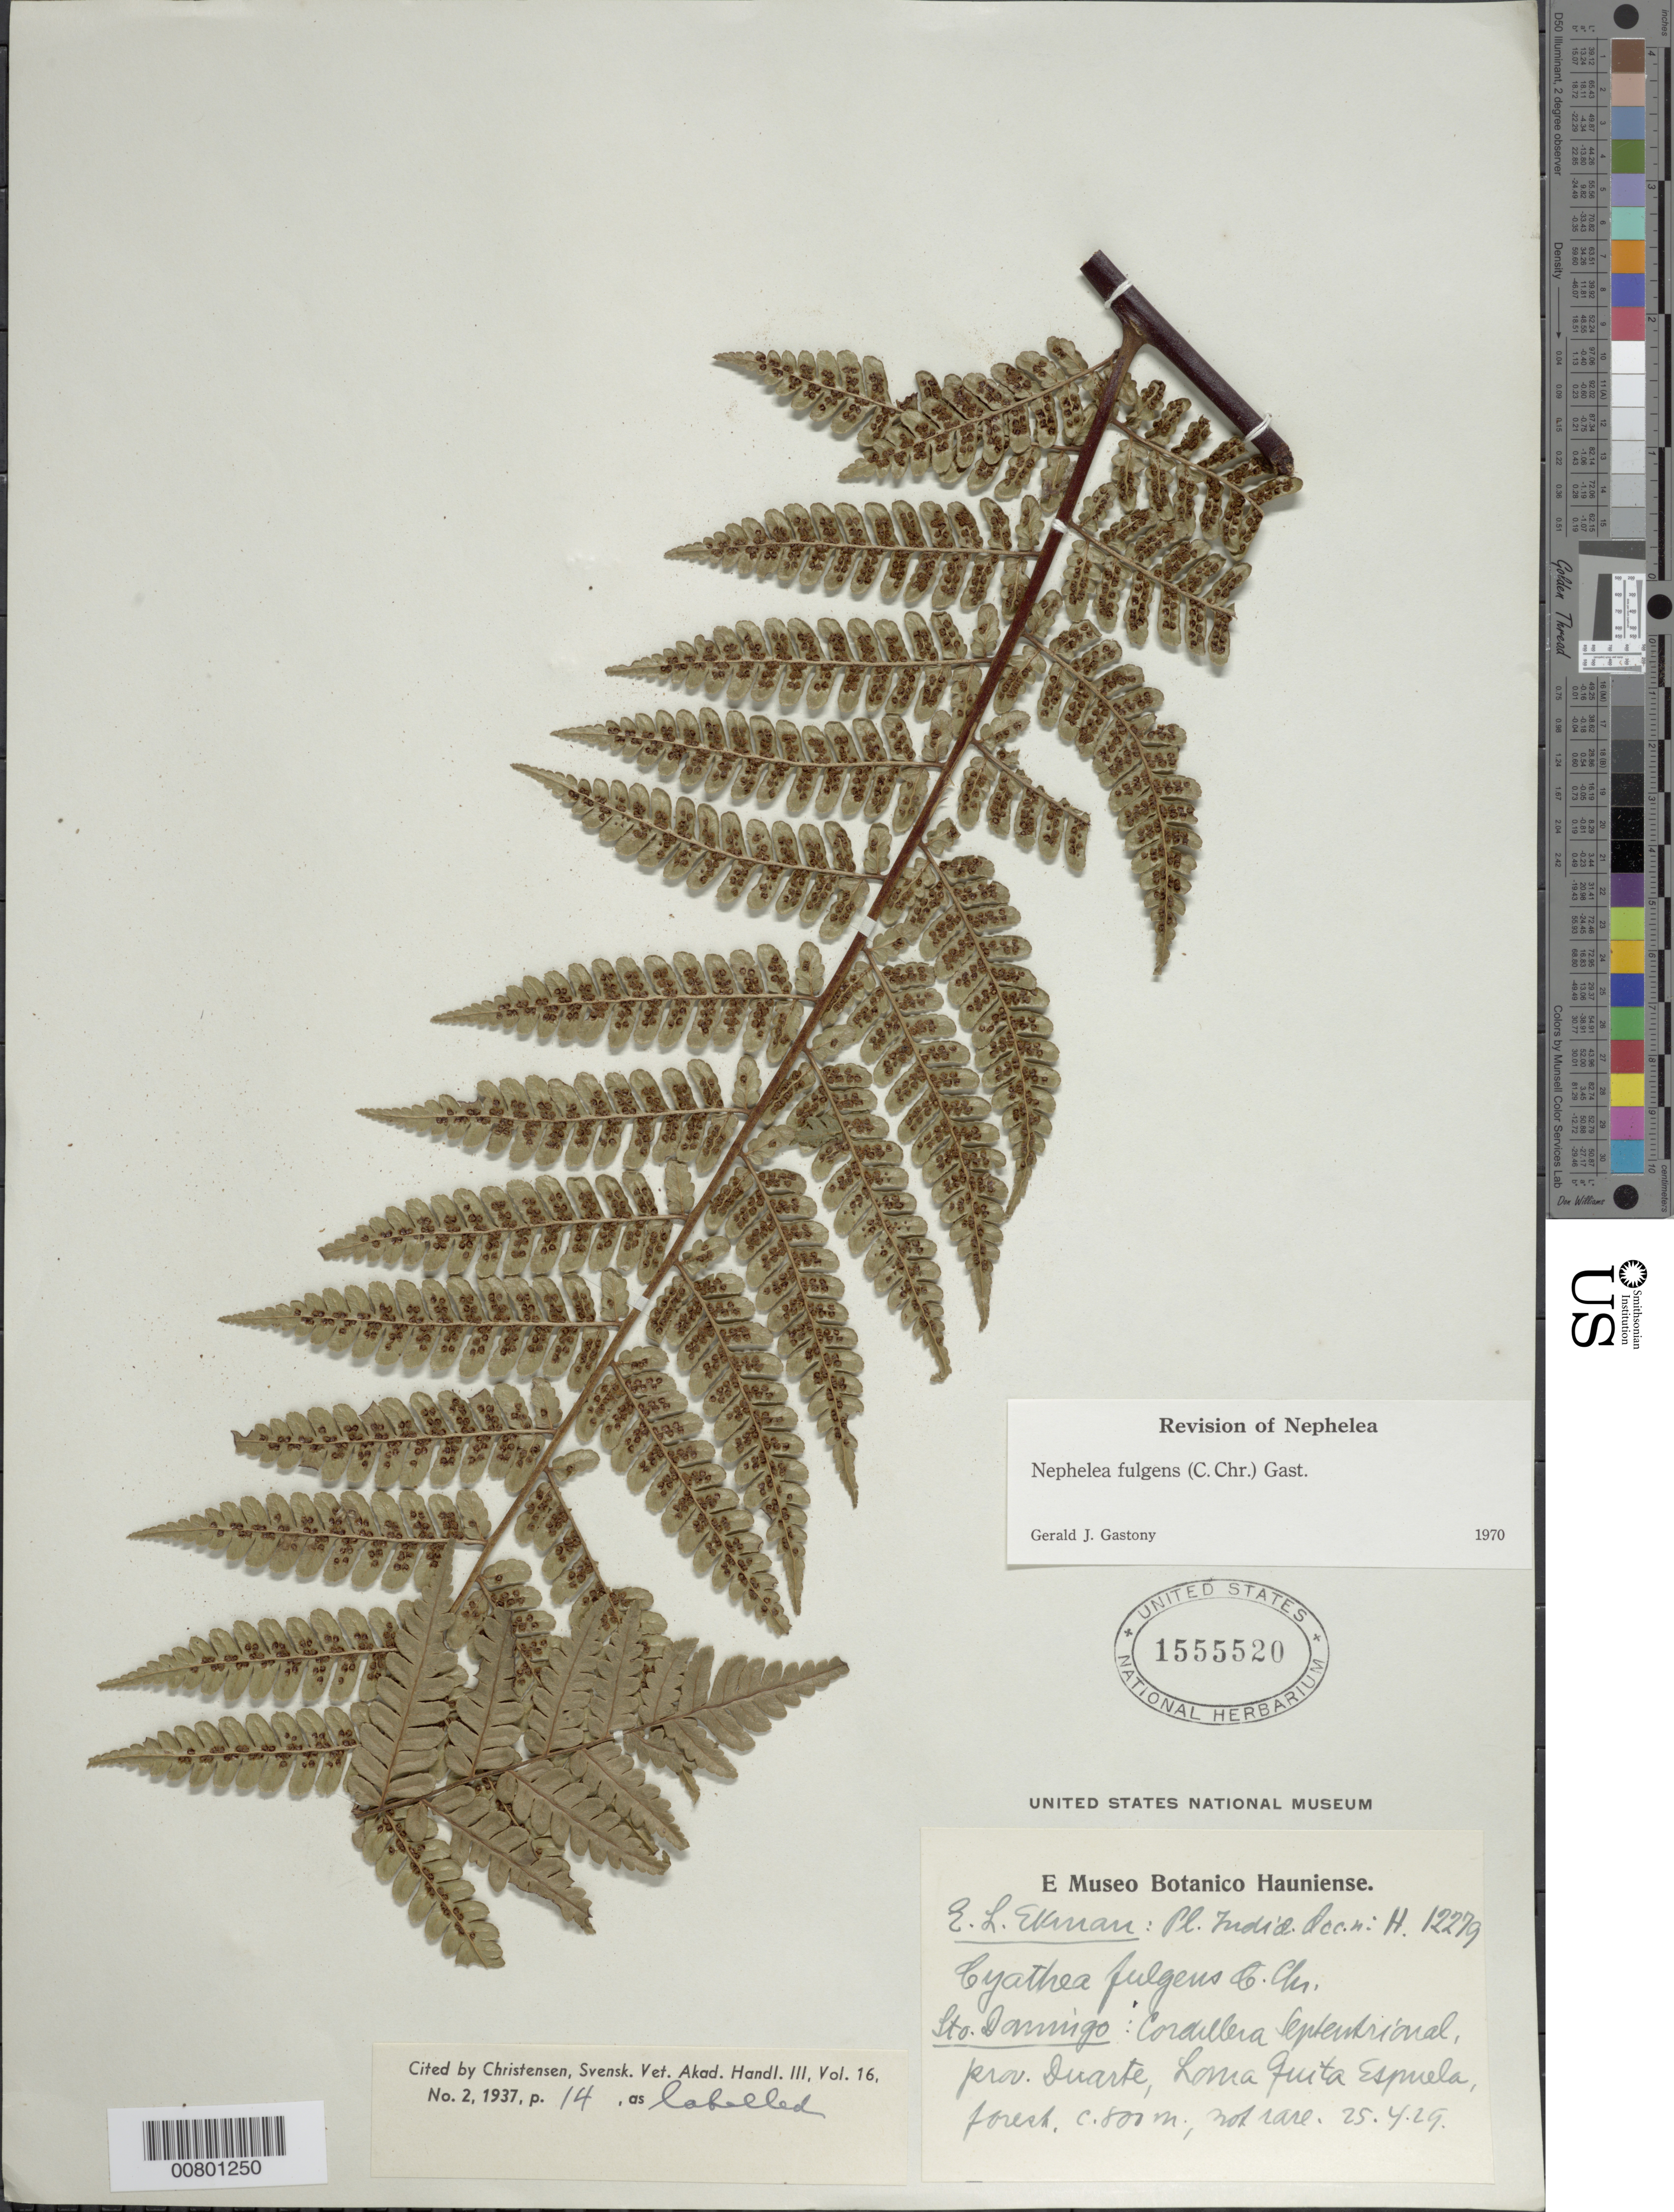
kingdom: Plantae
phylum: Tracheophyta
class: Polypodiopsida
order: Cyatheales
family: Cyatheaceae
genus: Alsophila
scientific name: Alsophila fulgens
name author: (C. Chr.) D.S. Conant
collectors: E. L. Ekman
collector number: H 12279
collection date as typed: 25 Apr 1929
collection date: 1929-04-25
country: Dominican Republic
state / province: Duarte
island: Hispaniola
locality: Cordillera Septentrional, Loma quita Espuela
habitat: Forest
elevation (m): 800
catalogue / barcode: US 1555520